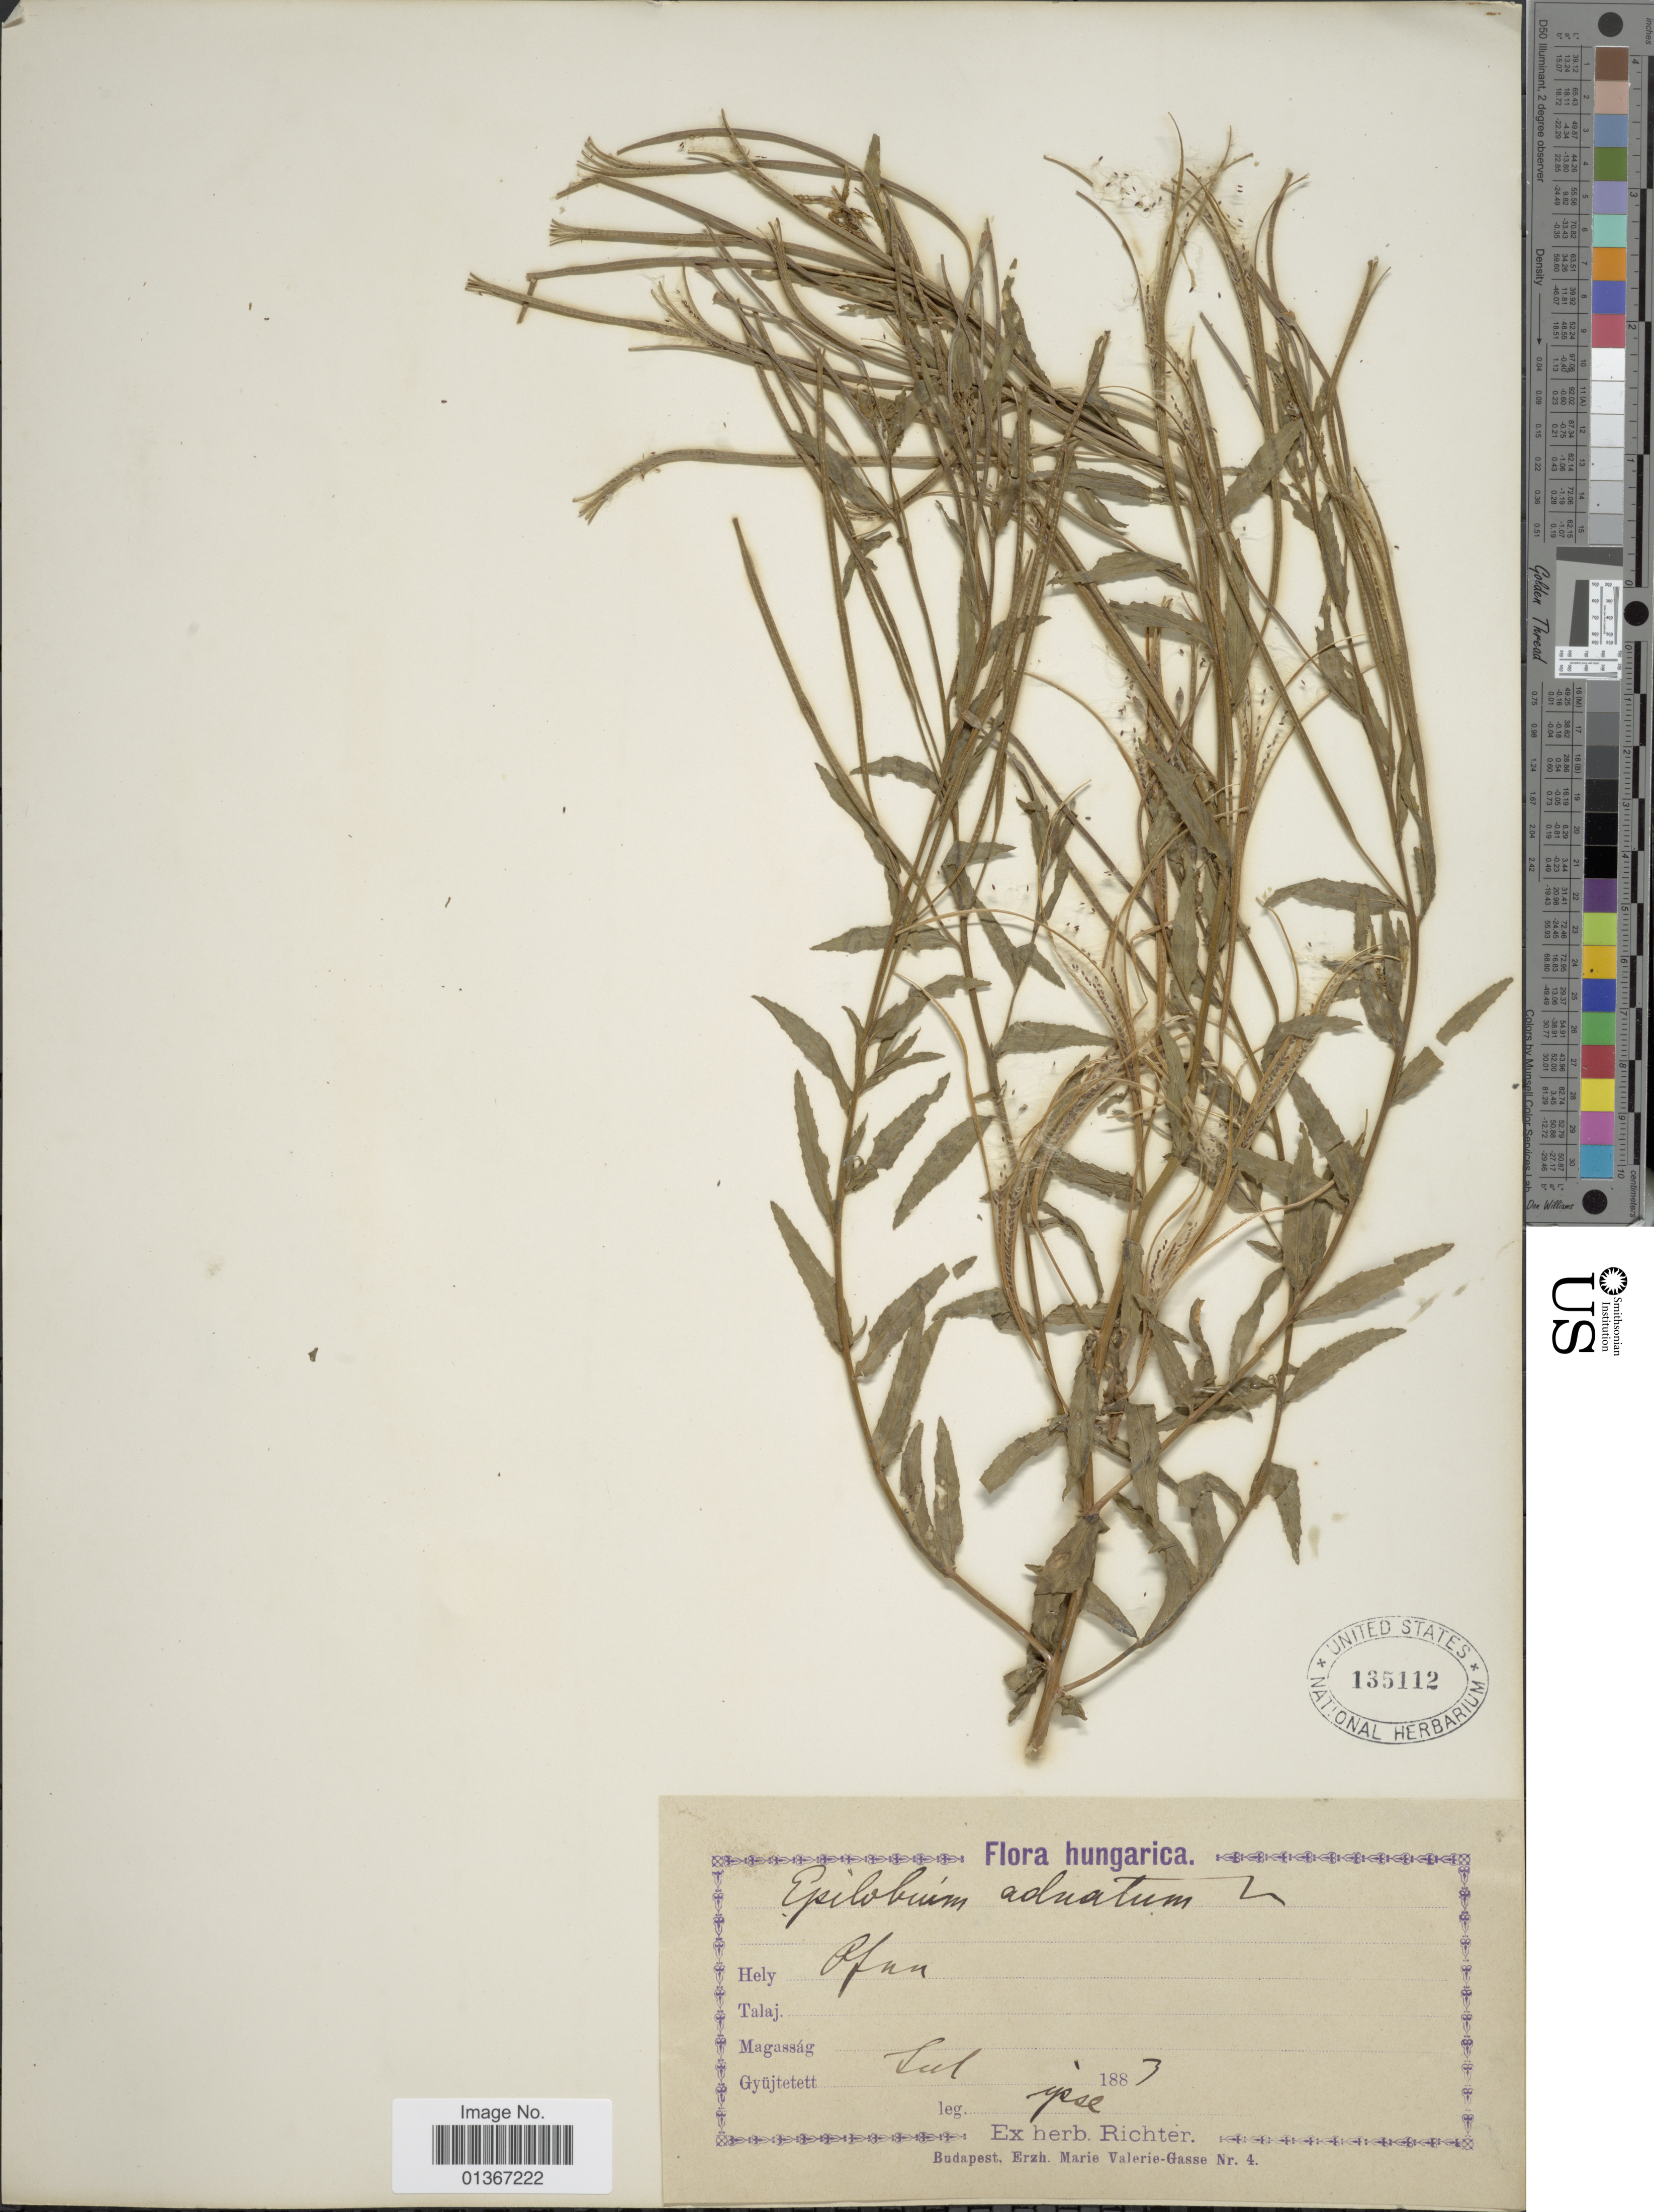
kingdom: Plantae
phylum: Tracheophyta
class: Magnoliopsida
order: Myrtales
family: Onagraceae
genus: Epilobium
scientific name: Epilobium tetragonum subsp. tetragonum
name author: L.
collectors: -. Ipse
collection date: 1883-07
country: Hungary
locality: Ofan [unsure placement]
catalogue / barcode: US 135112